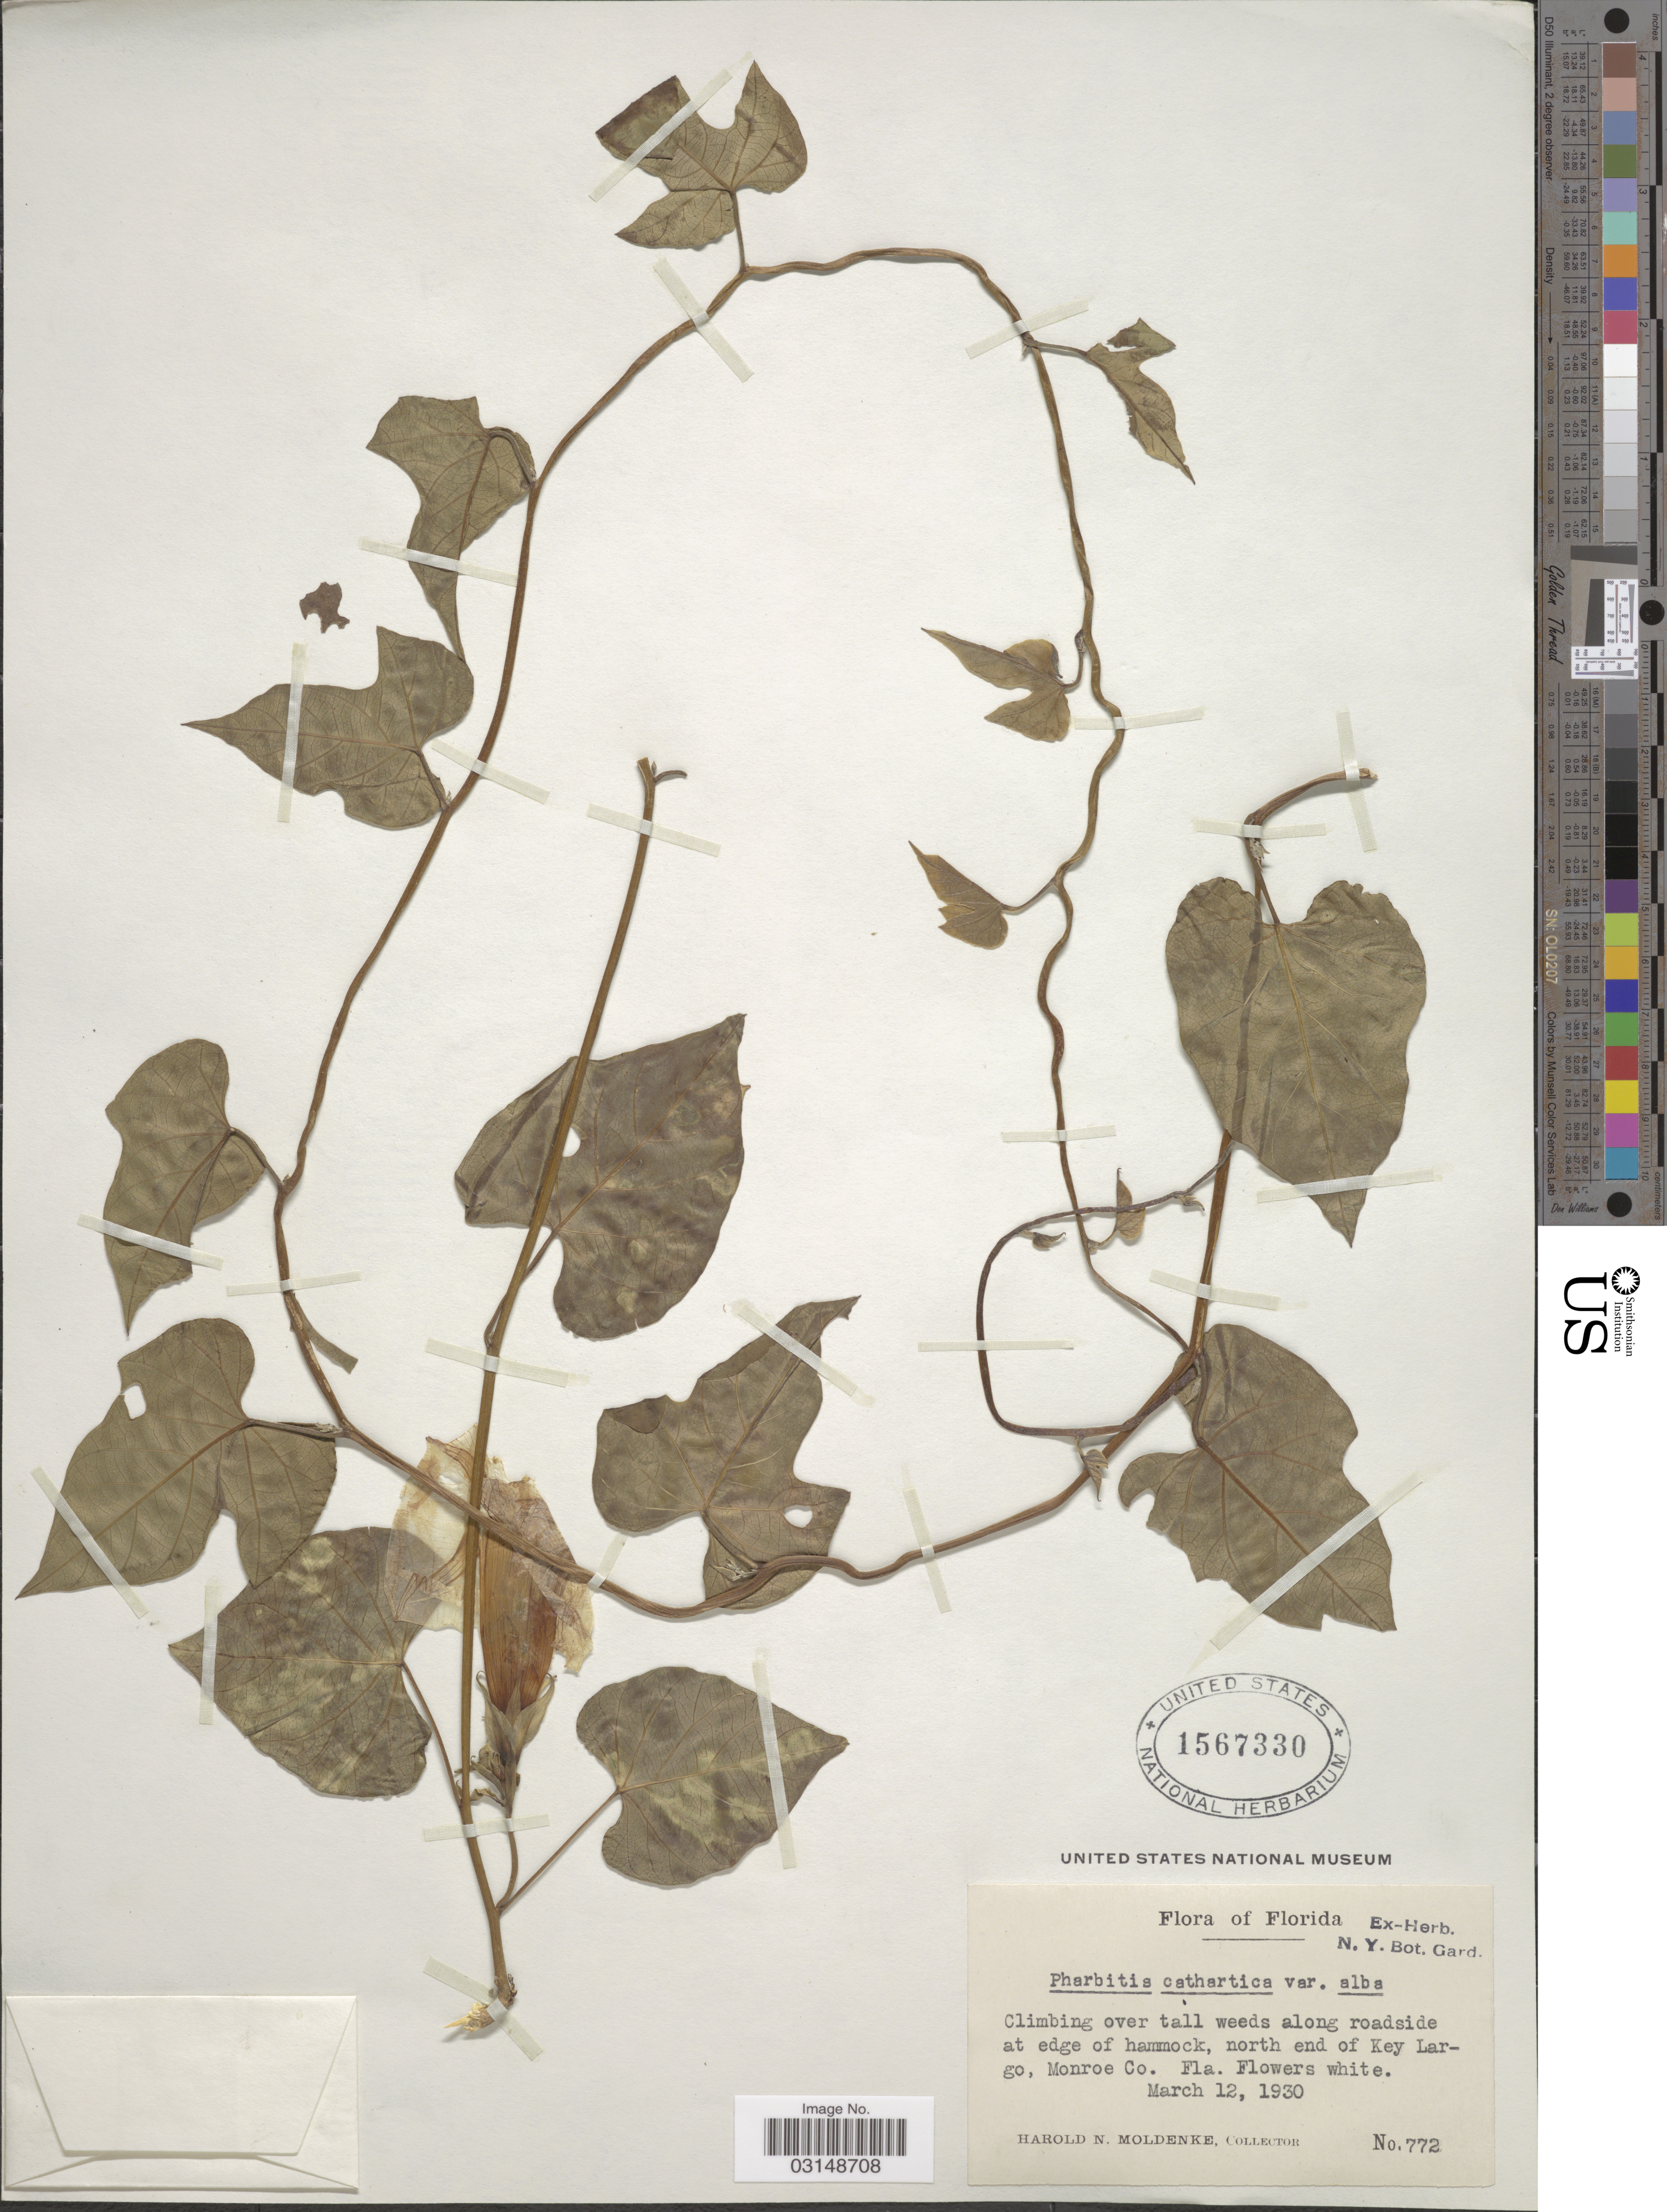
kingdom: Plantae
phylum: Tracheophyta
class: Magnoliopsida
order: Solanales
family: Convolvulaceae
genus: Ipomoea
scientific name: Ipomoea indica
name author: (Burm.) Merr.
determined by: Strong, Mark T., (BOT), Smithsonian Institution - National Museum of Natural History (UNITED STATES)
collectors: H. N. Moldenke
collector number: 772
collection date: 1930-03-12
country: United States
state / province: Florida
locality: North end of Key Largo, Monroe Co.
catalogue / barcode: US 1567330